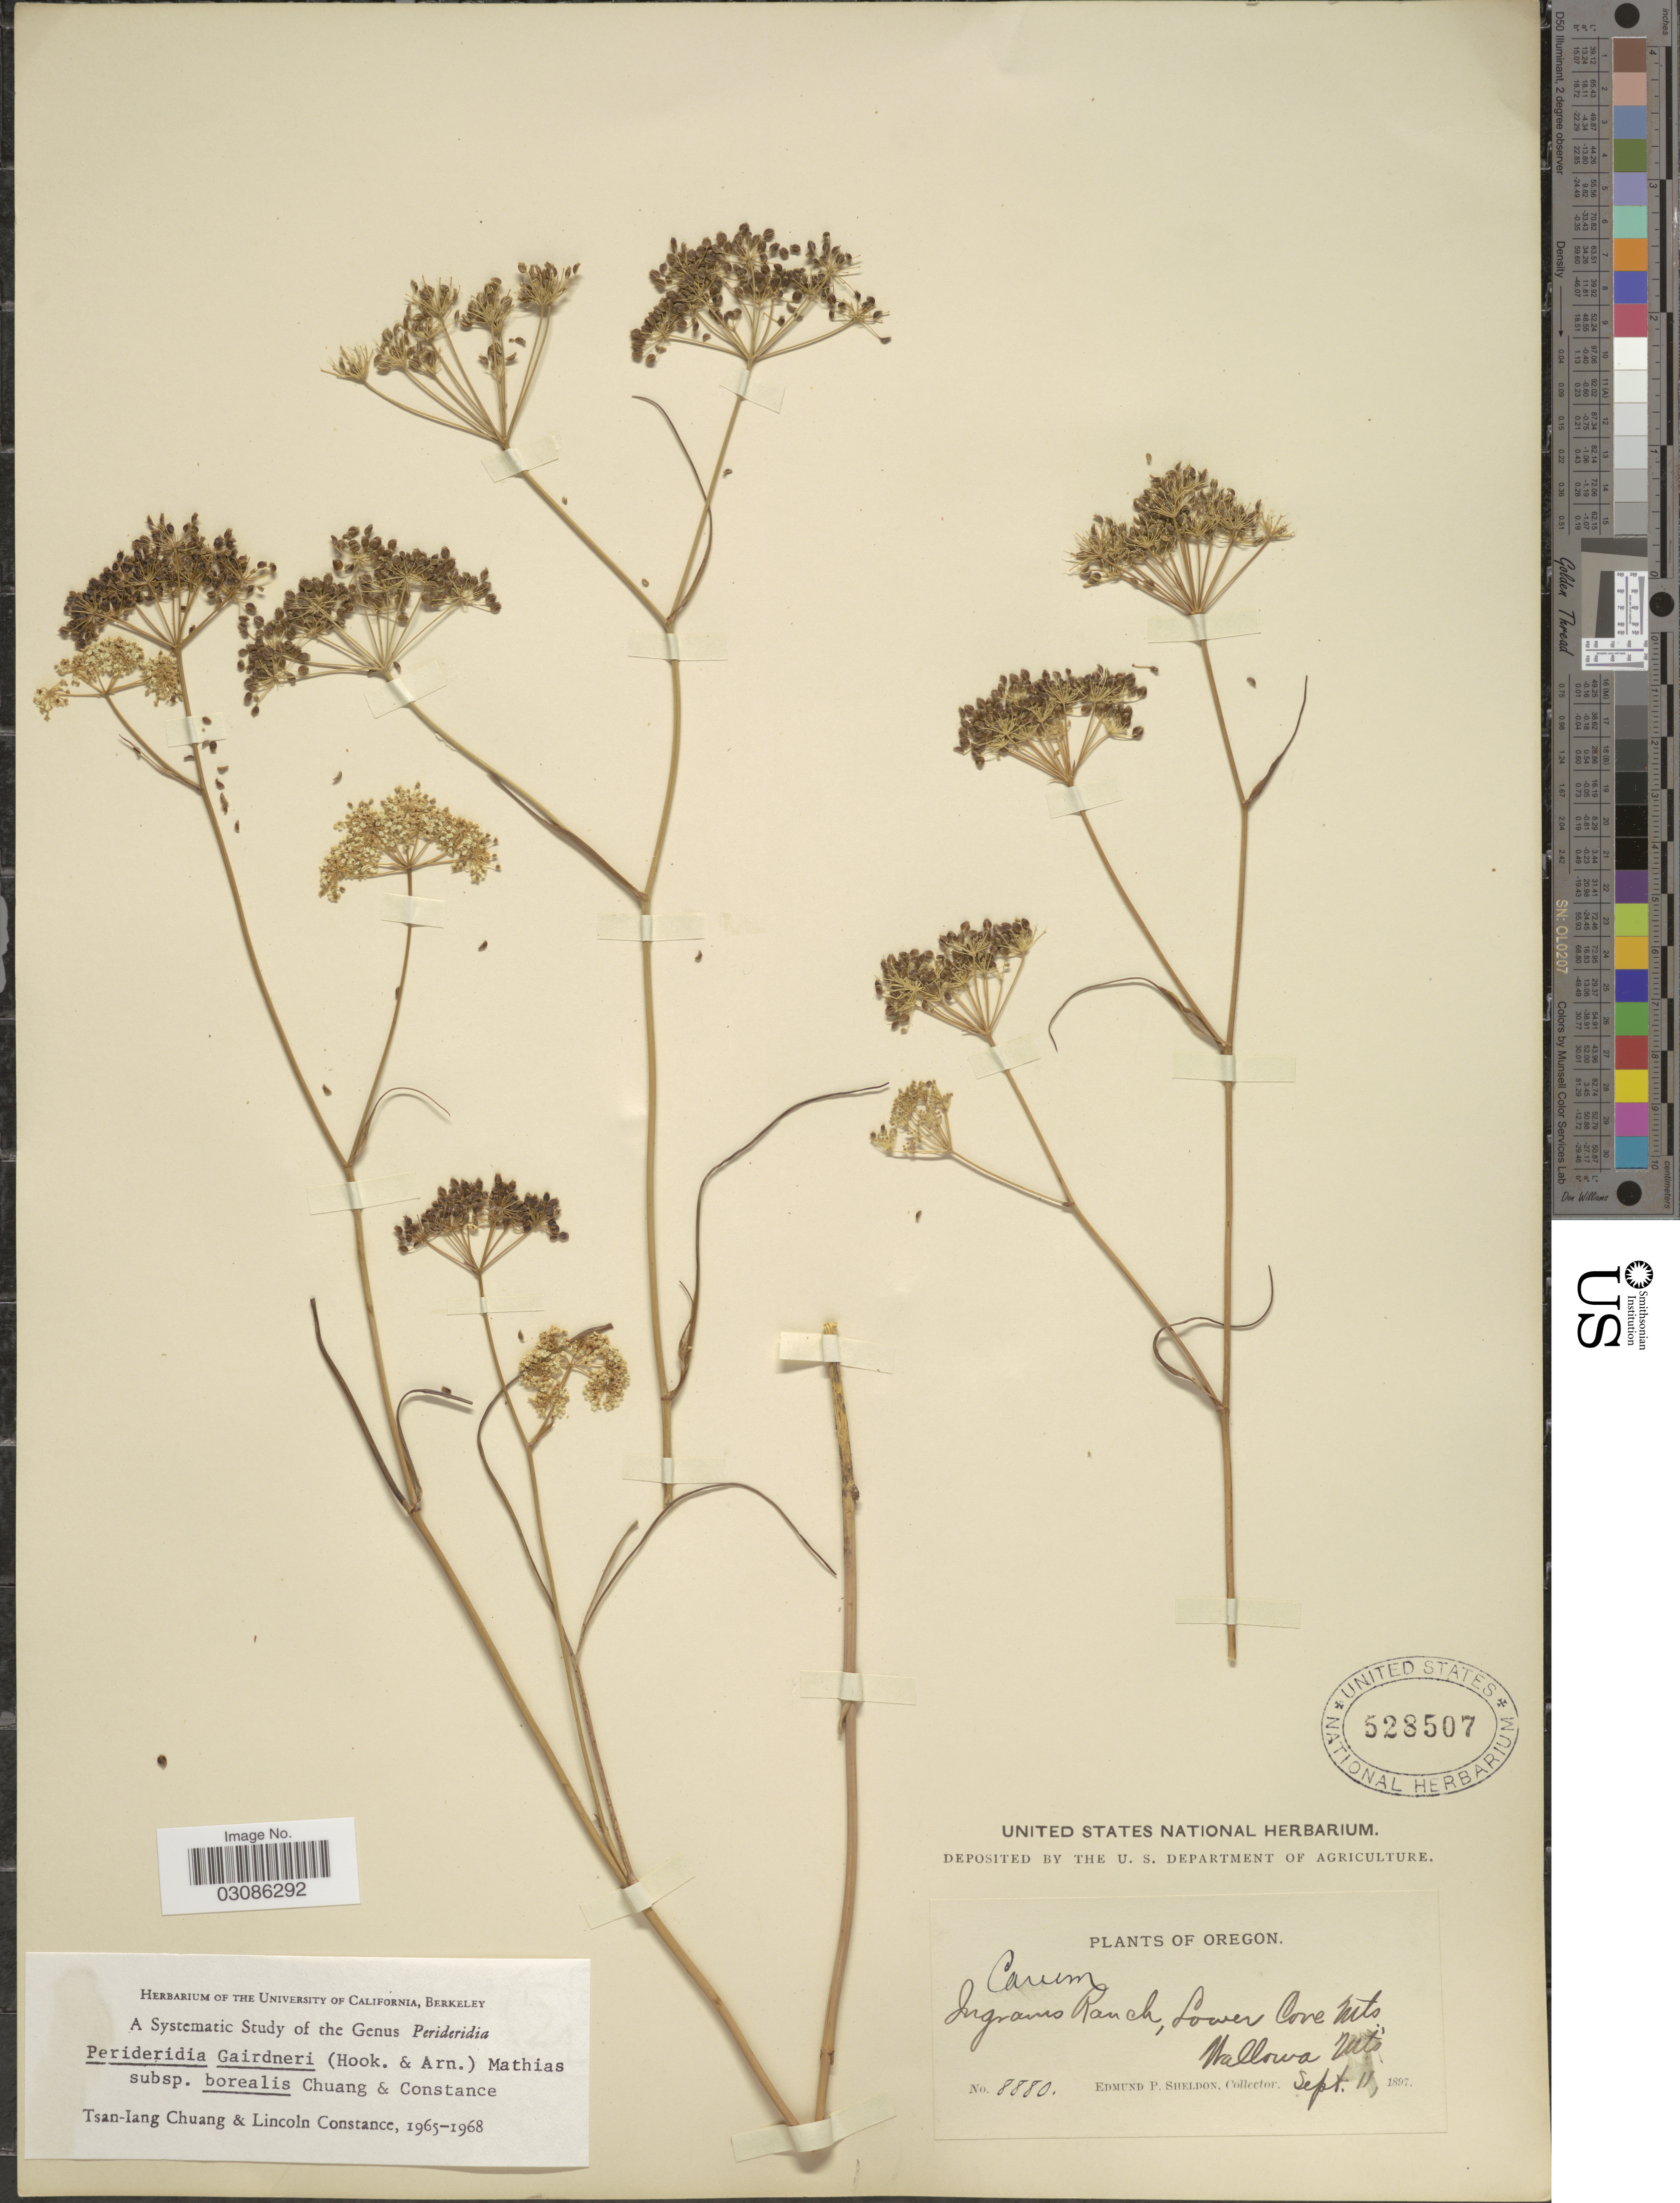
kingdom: Plantae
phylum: Tracheophyta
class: Magnoliopsida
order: Apiales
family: Apiaceae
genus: Perideridia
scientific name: Perideridia gairdneri subsp. borealis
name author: T.I. Chuang & Constance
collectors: E. P. Sheldon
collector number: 8880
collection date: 1897-09-11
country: United States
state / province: Oregon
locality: Ingrams Ranch, Lower Cove Mts, Wallowa Mts.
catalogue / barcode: US 528507